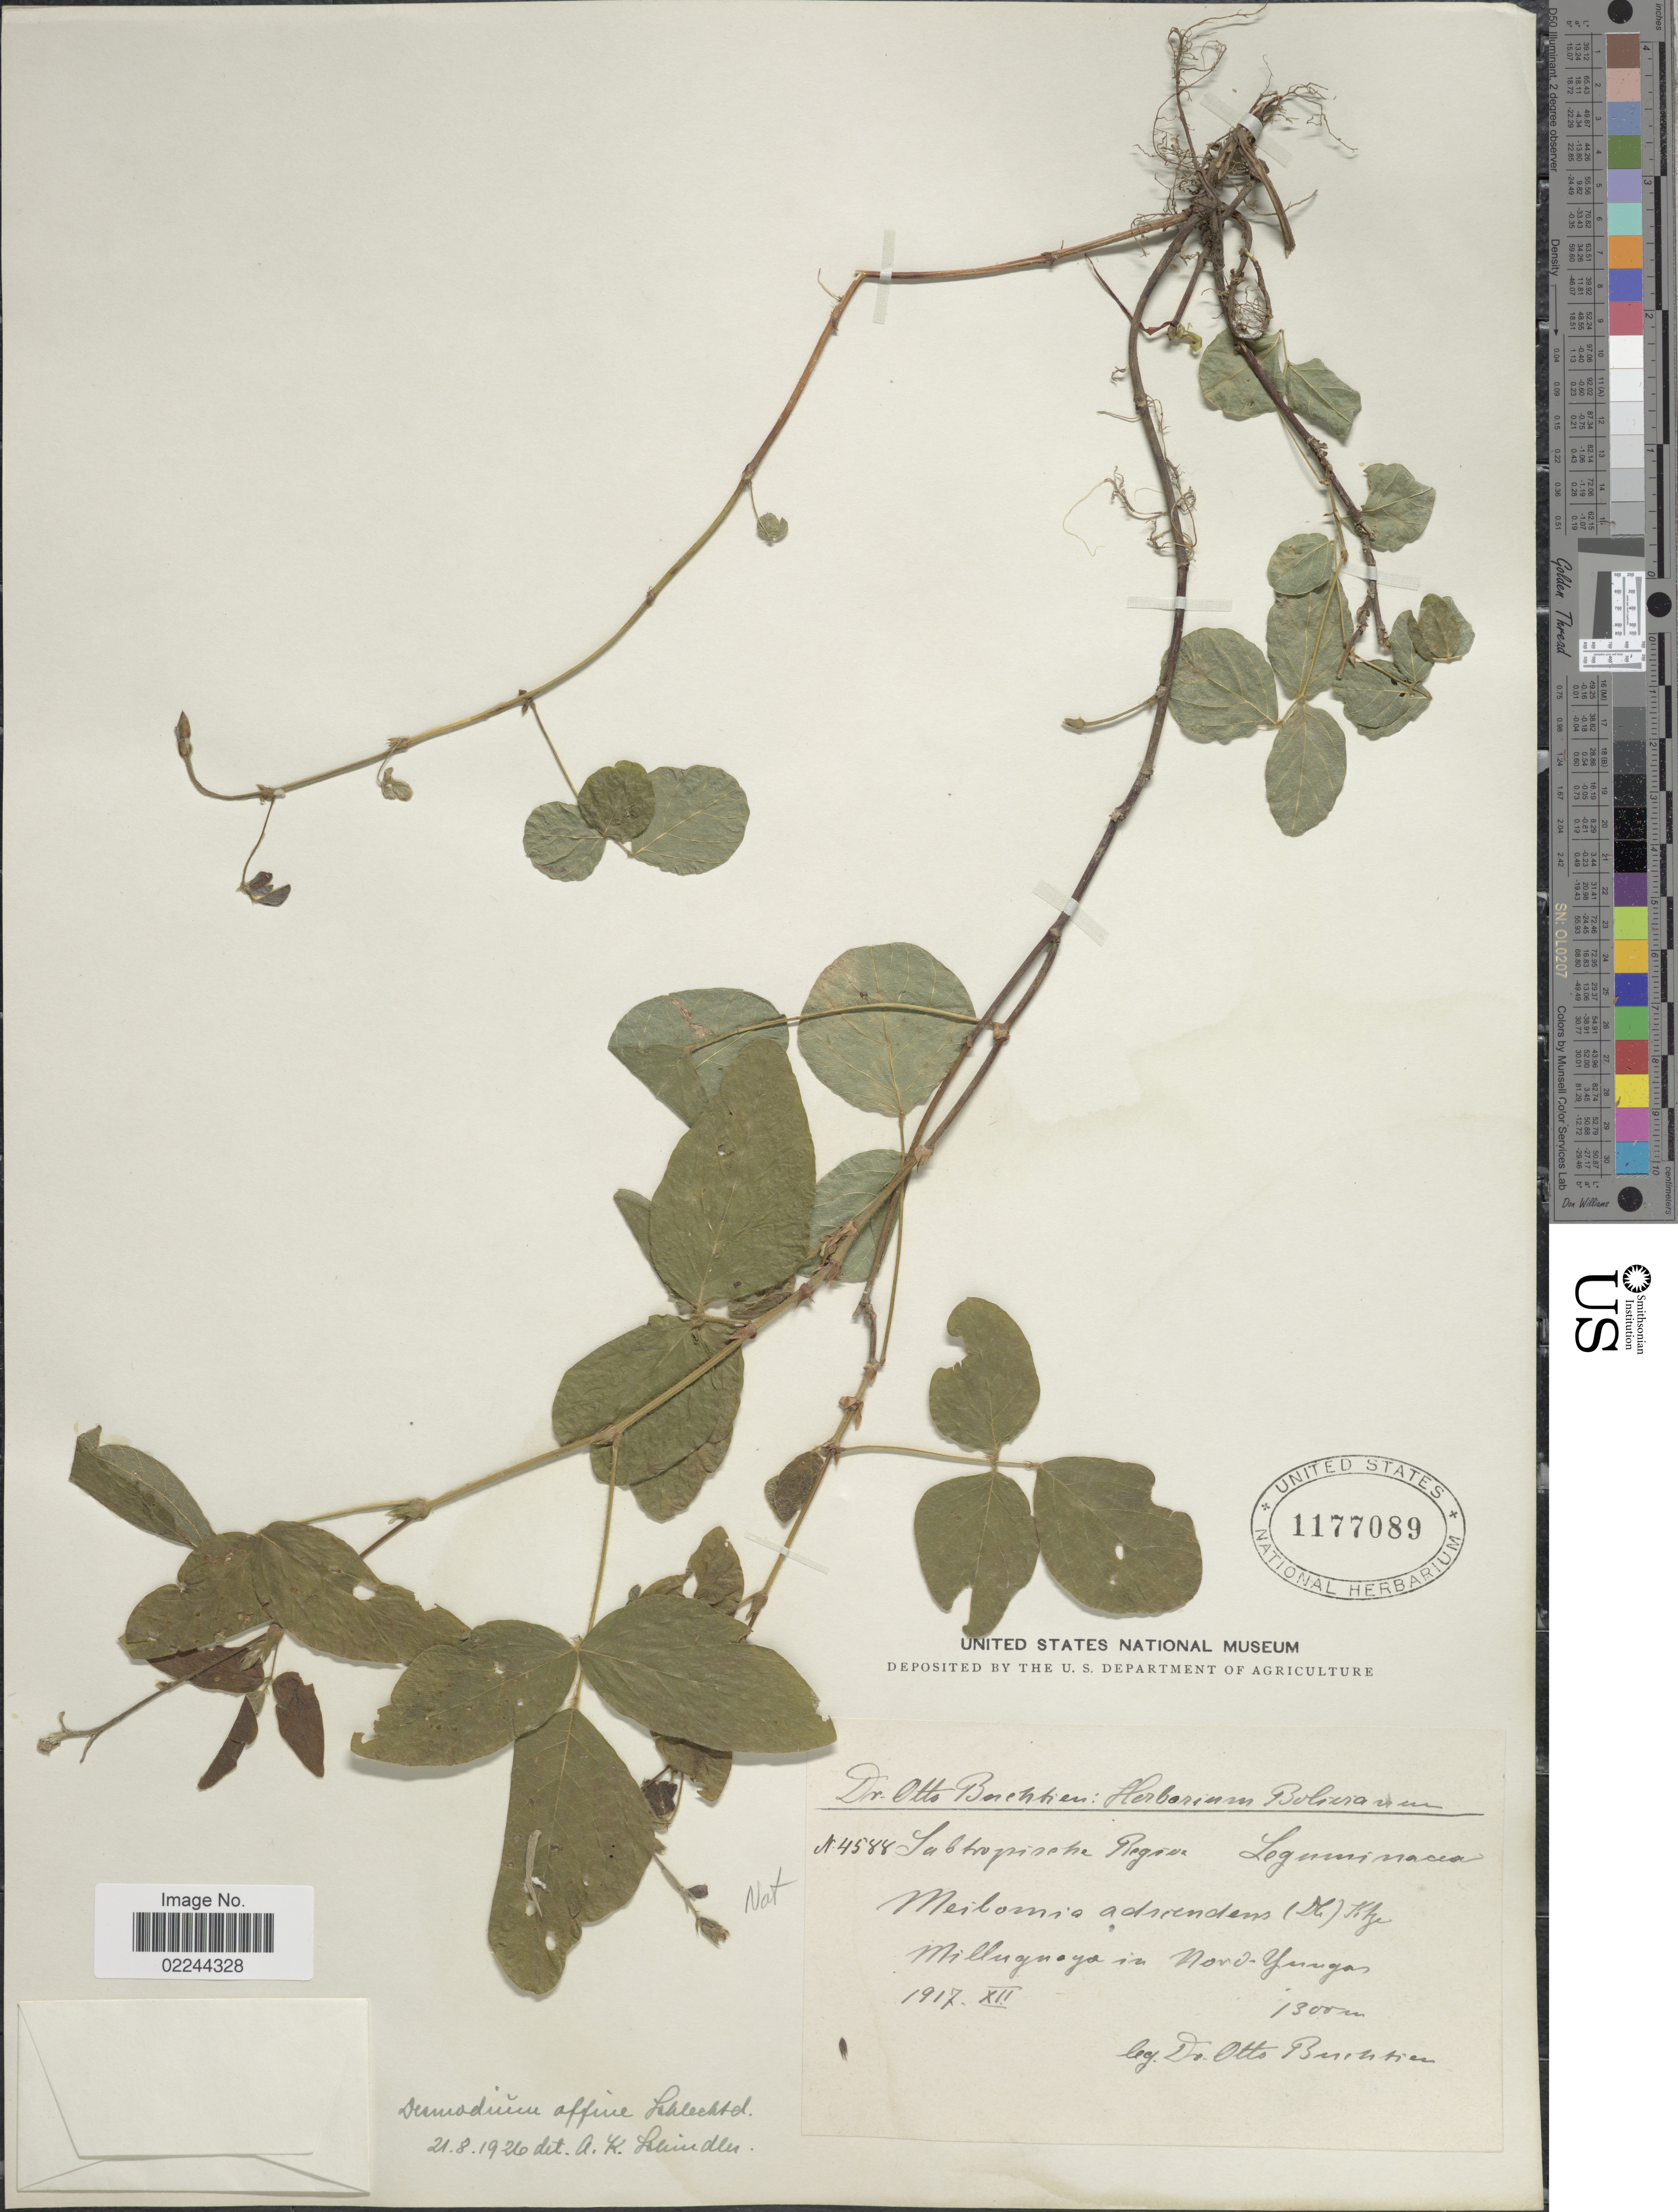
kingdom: Plantae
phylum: Tracheophyta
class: Magnoliopsida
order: Fabales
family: Fabaceae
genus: Desmodium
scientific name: Desmodium affine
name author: Schltdl.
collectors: O. Buchtien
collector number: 4588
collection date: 1917-12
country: Bolivia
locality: Subtropische Region. Milluguaya in Nord-Yungas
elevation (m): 1300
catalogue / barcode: US 1177089